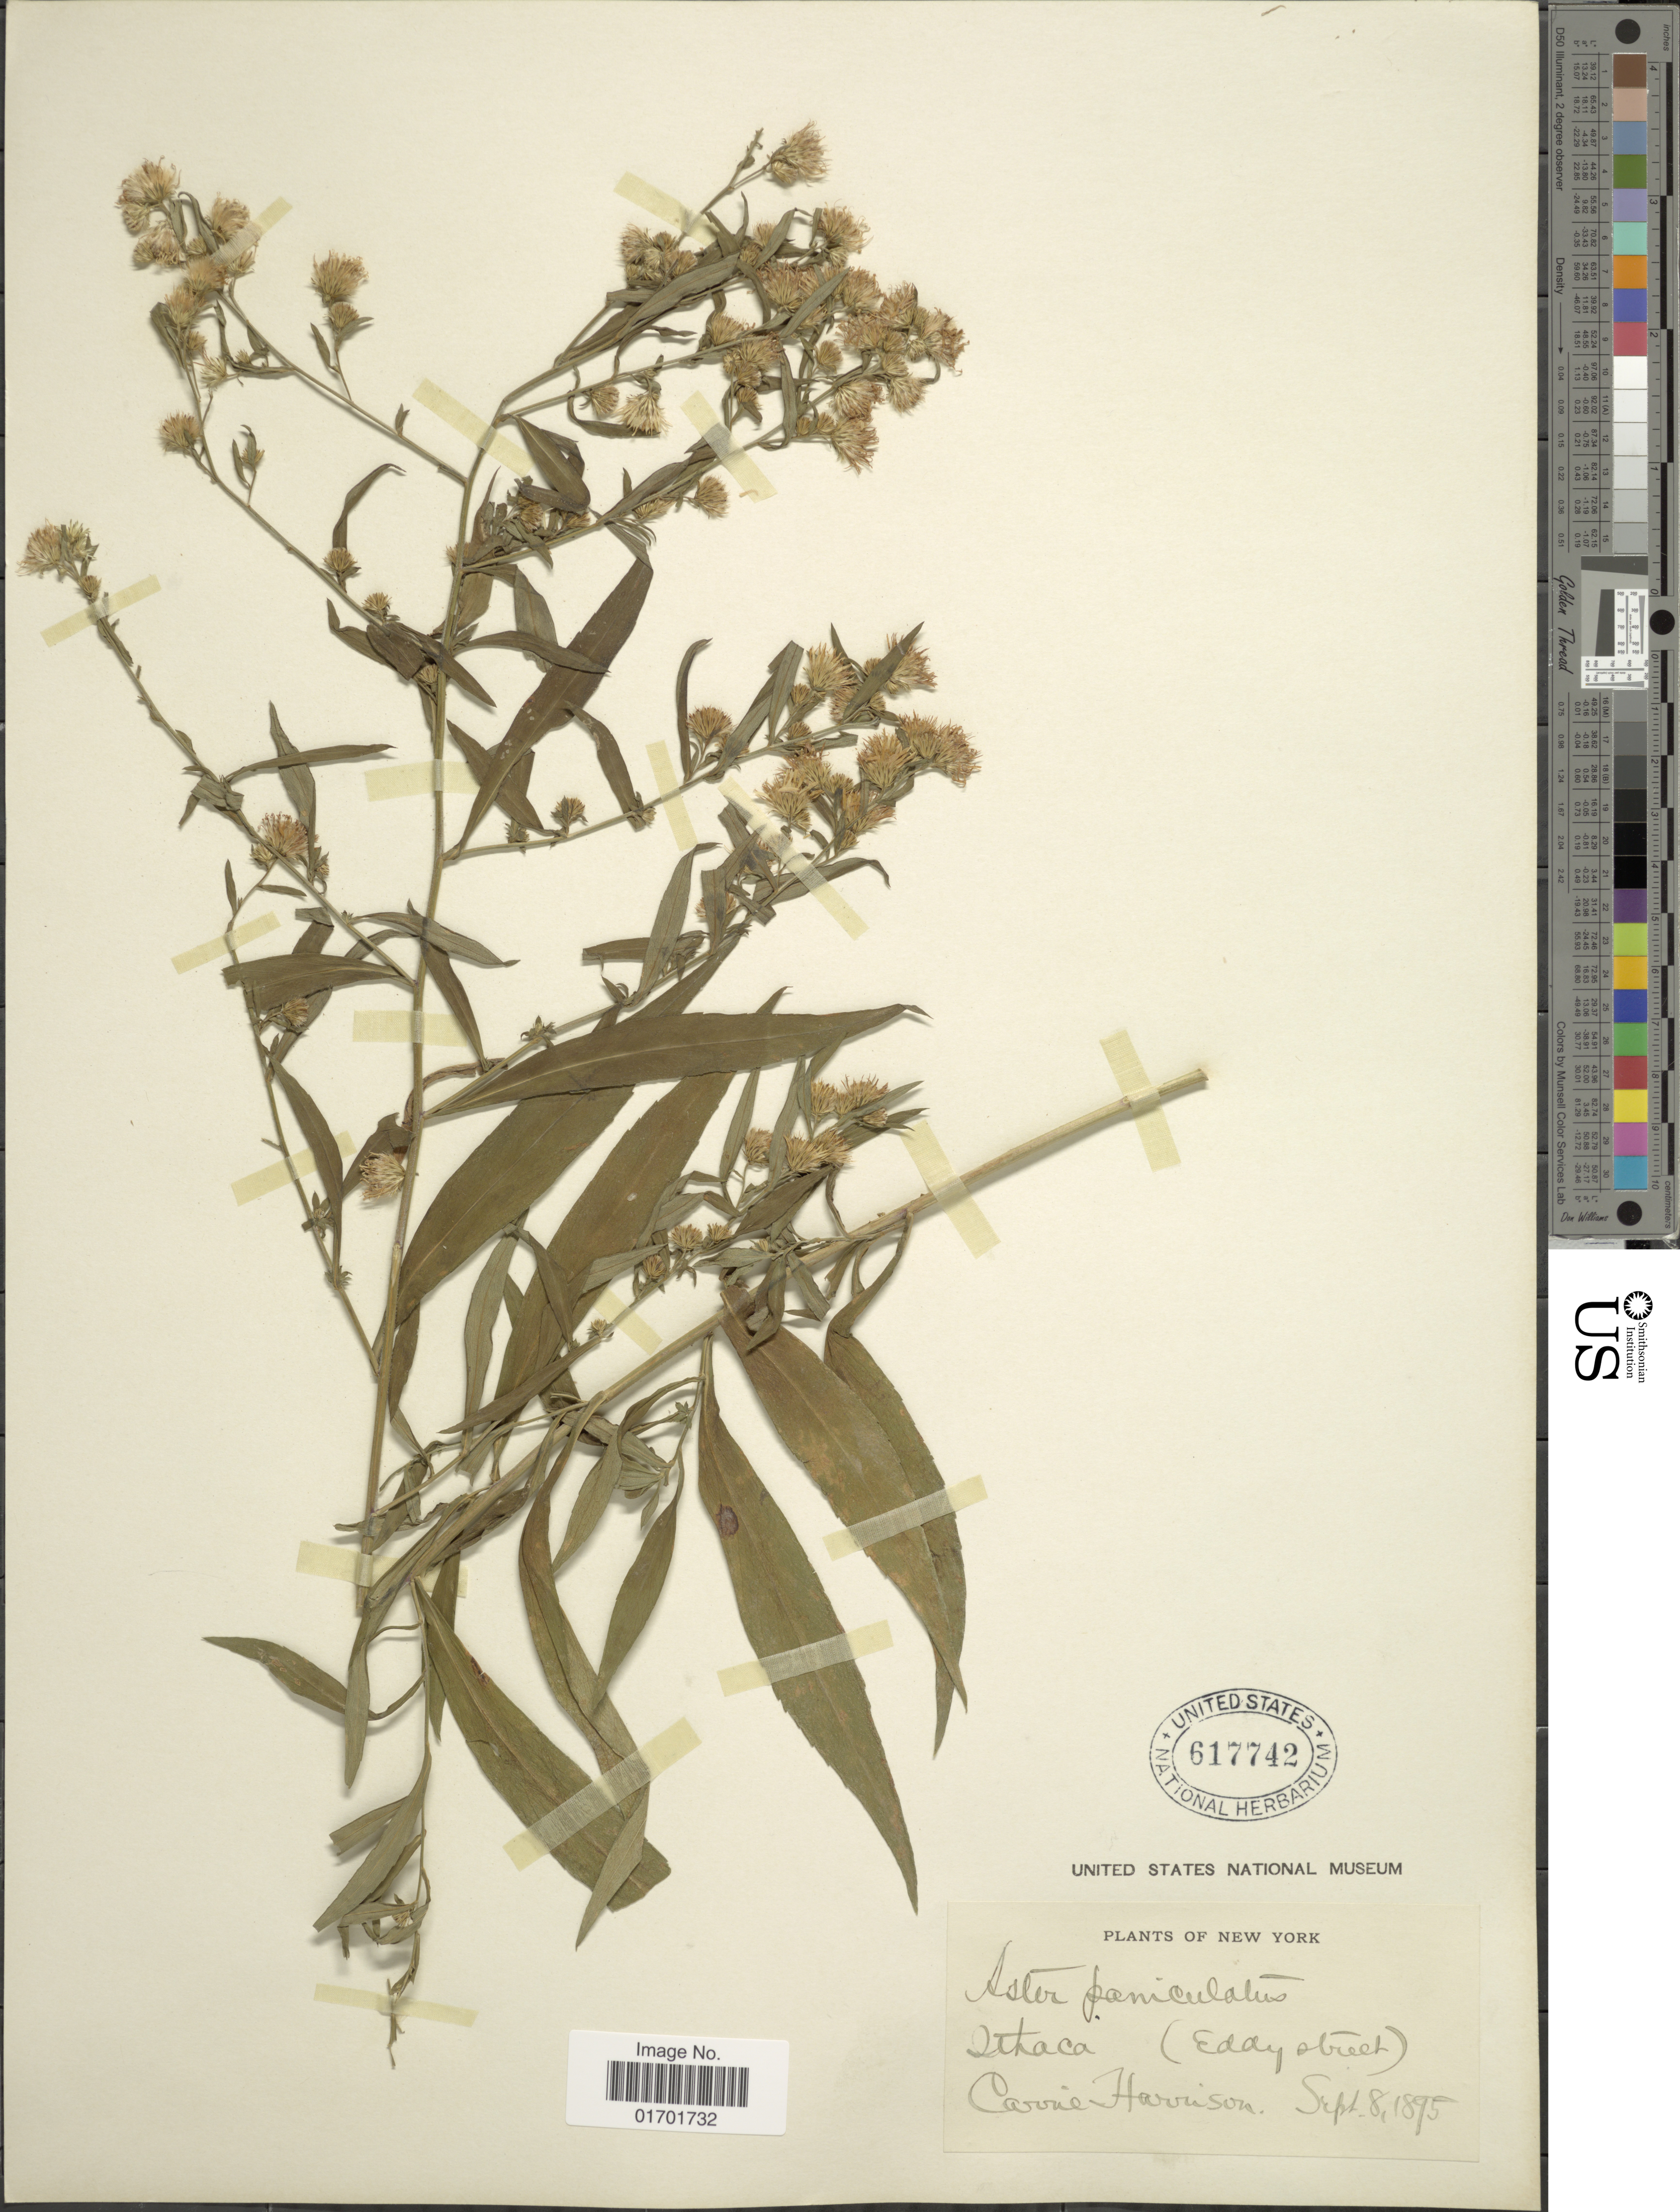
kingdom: Plantae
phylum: Tracheophyta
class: Magnoliopsida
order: Asterales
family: Asteraceae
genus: Symphyotrichum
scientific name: Symphyotrichum lanceolatum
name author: (Willd.) G.L. Nesom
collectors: C. Harrison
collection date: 1895-09-08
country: United States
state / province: New York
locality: Ithaca (Eddy strect).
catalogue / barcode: US 617742